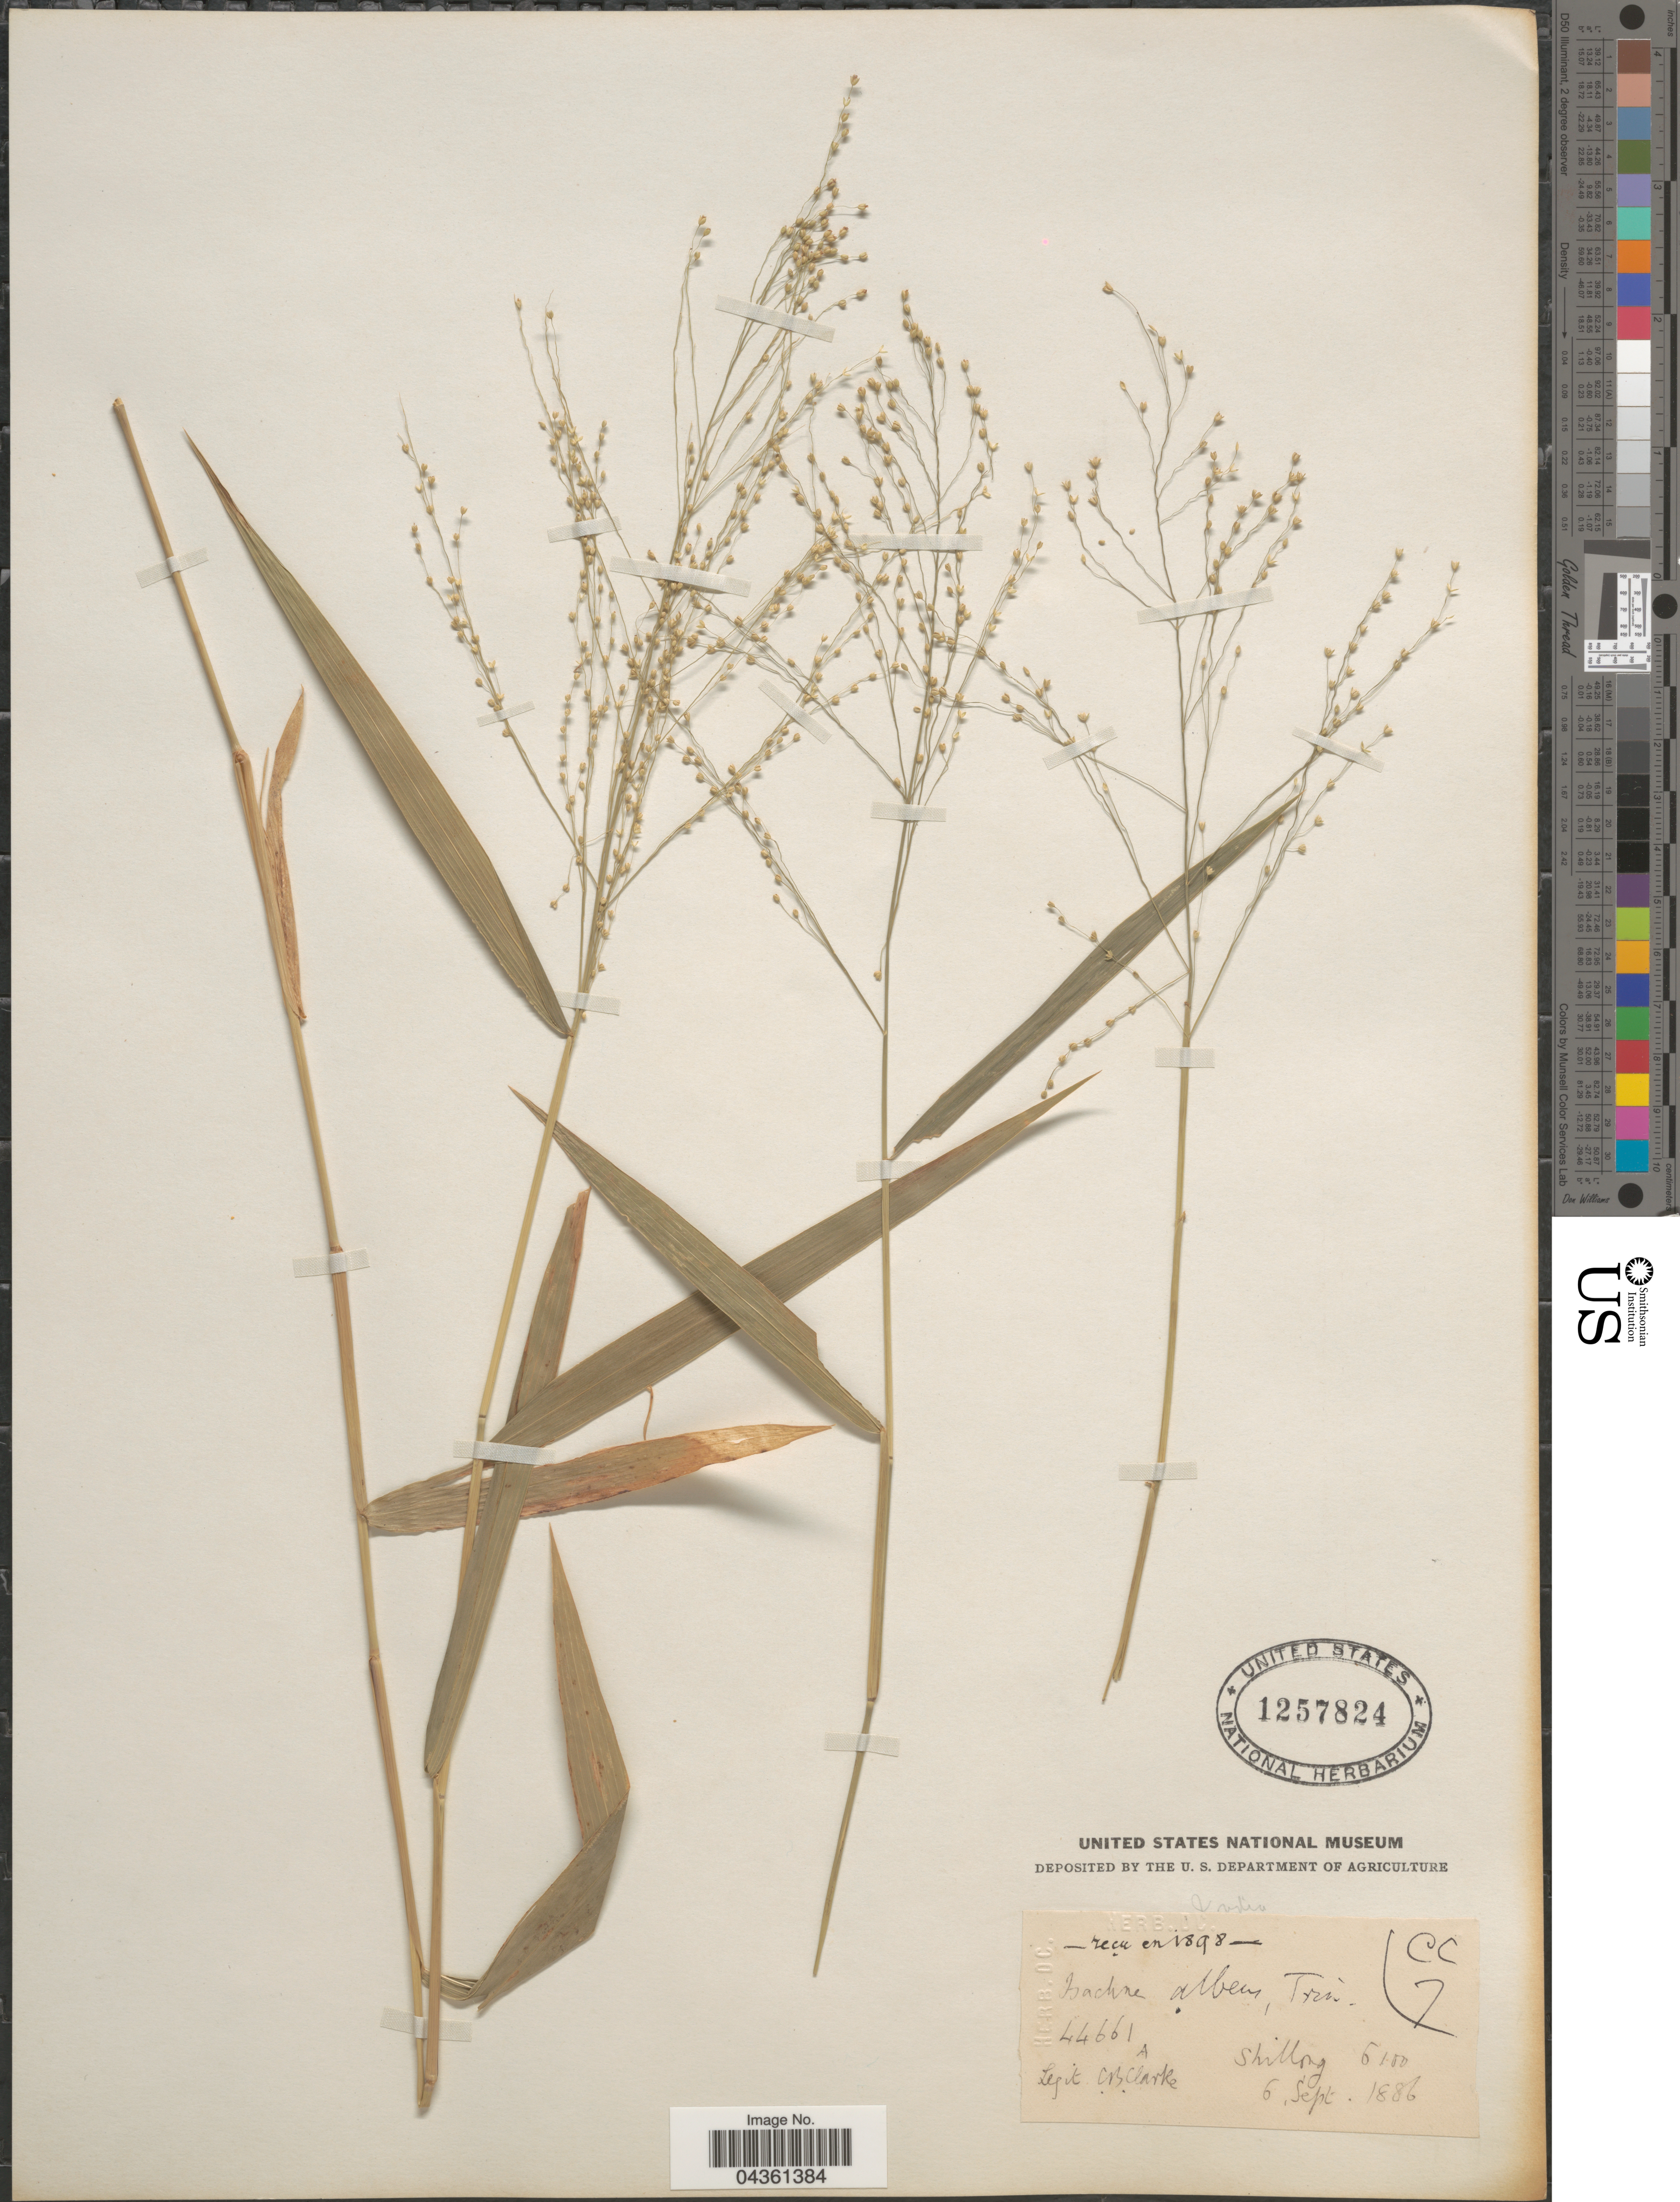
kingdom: Plantae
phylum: Tracheophyta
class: Liliopsida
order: Poales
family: Poaceae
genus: Isachne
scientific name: Isachne albens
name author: Trin.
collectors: C. B. Clarke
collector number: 44661A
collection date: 1886-09-06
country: India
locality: Shillong.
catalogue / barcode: US 1257824